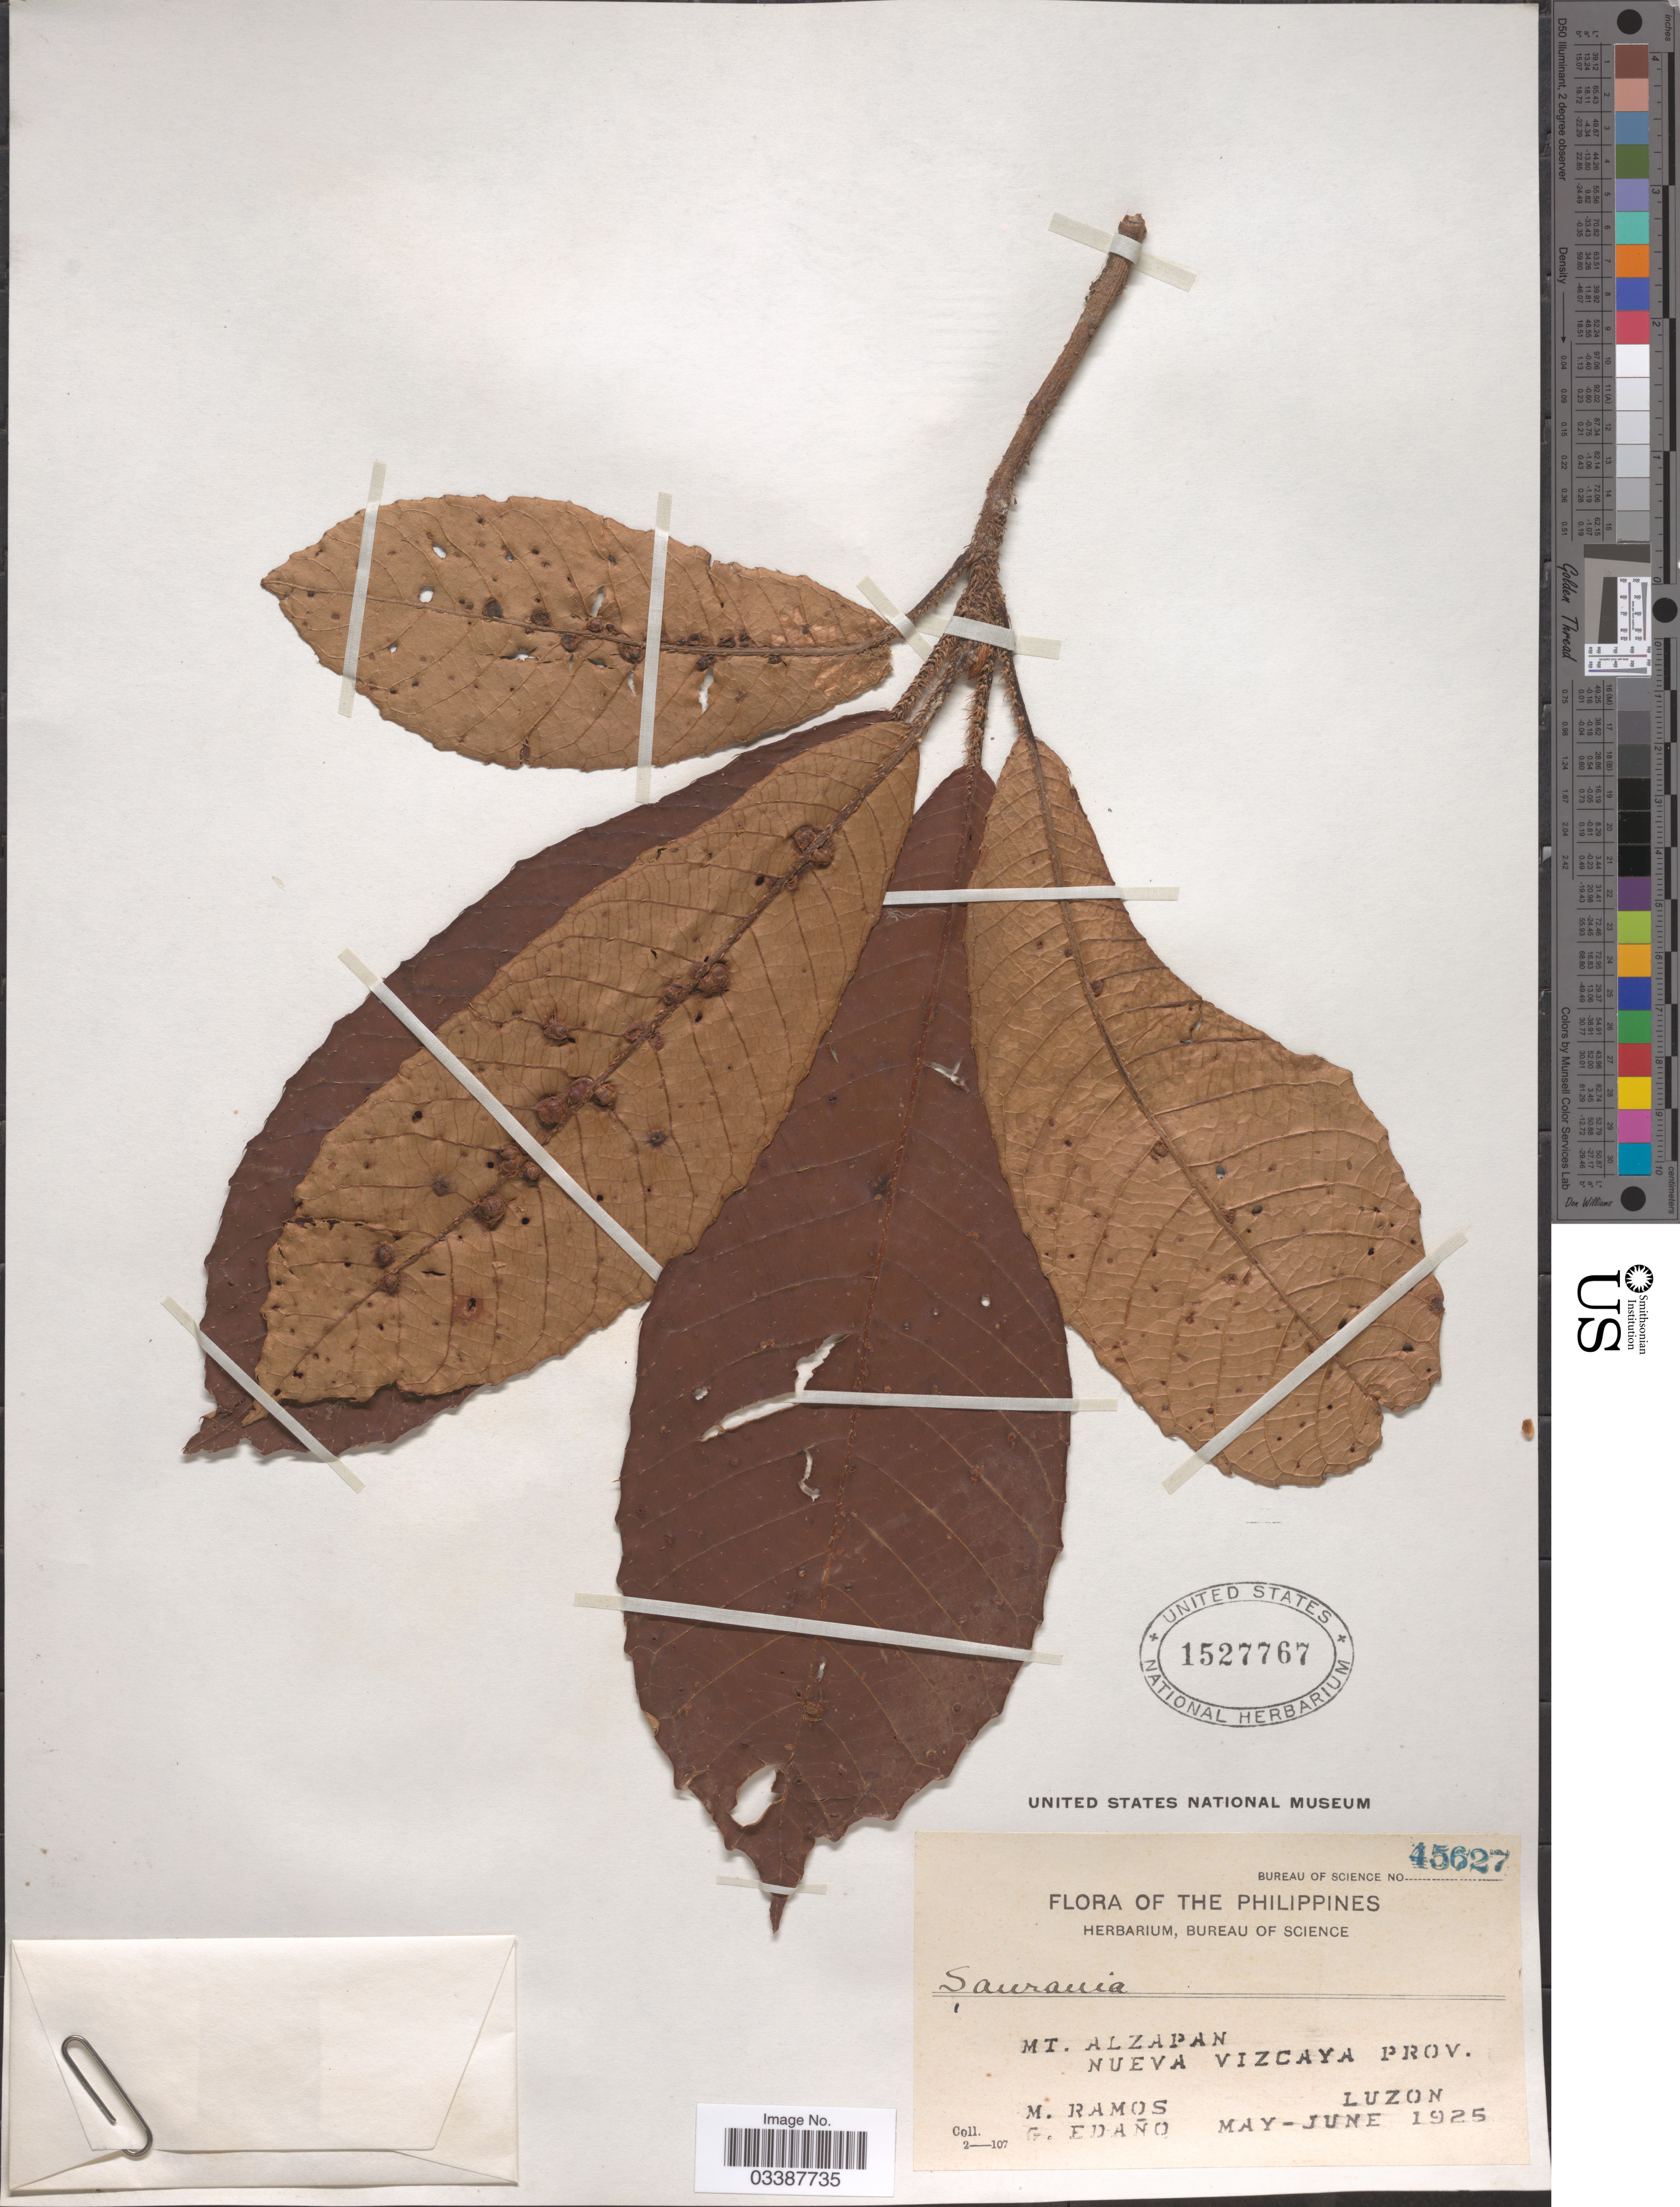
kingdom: Plantae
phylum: Tracheophyta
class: Magnoliopsida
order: Ericales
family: Actinidiaceae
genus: Saurauia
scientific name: Saurauia sp.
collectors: M. Ramos & G. Edaño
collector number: Bureau of Science 45627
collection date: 1925-05/1925-06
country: Philippines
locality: Mt. Alzapan. Nueva Vizcaya Prov. Luzon.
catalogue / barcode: US 1527767